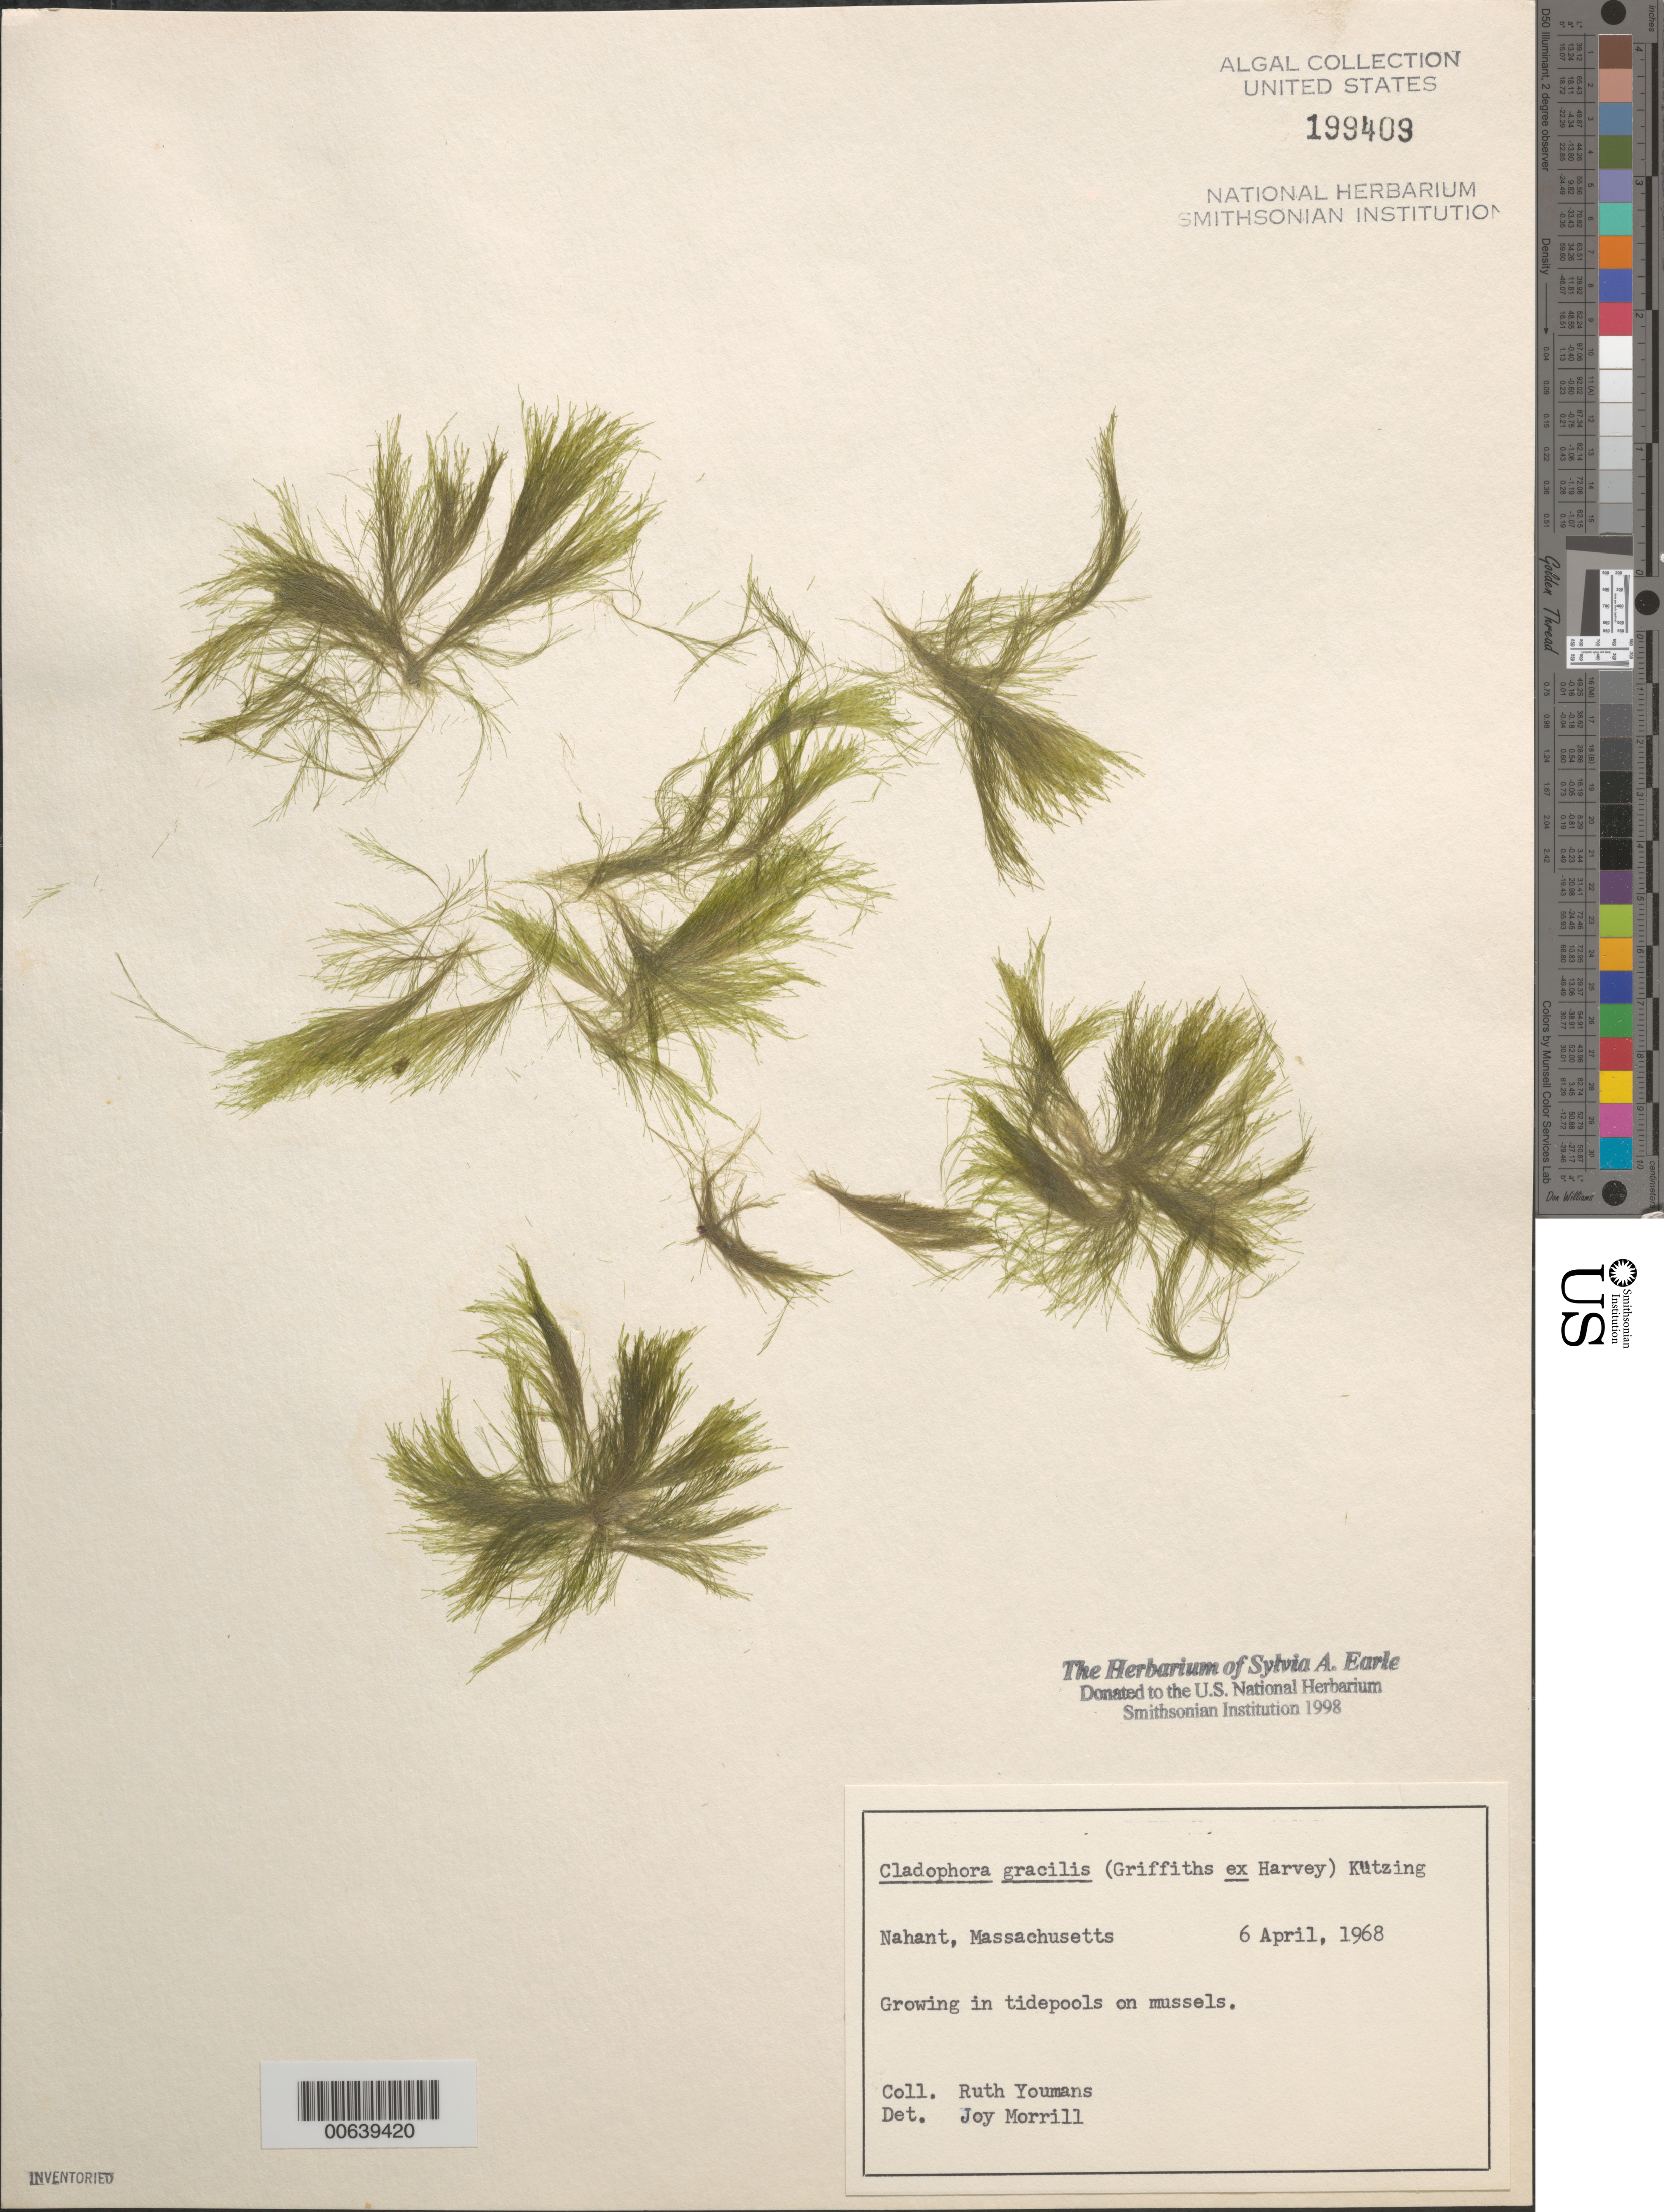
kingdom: Plantae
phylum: Chlorophyta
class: Ulvophyceae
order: Cladophorales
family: Cladophoraceae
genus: Cladophora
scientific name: Cladophora gracilis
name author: (Griff.) Kütz.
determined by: Morrill, J.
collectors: R. Youmans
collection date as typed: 06 Apr 1968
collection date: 1968-04-06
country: United States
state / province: Massachusetts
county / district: Essex County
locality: Nahant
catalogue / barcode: US 199409